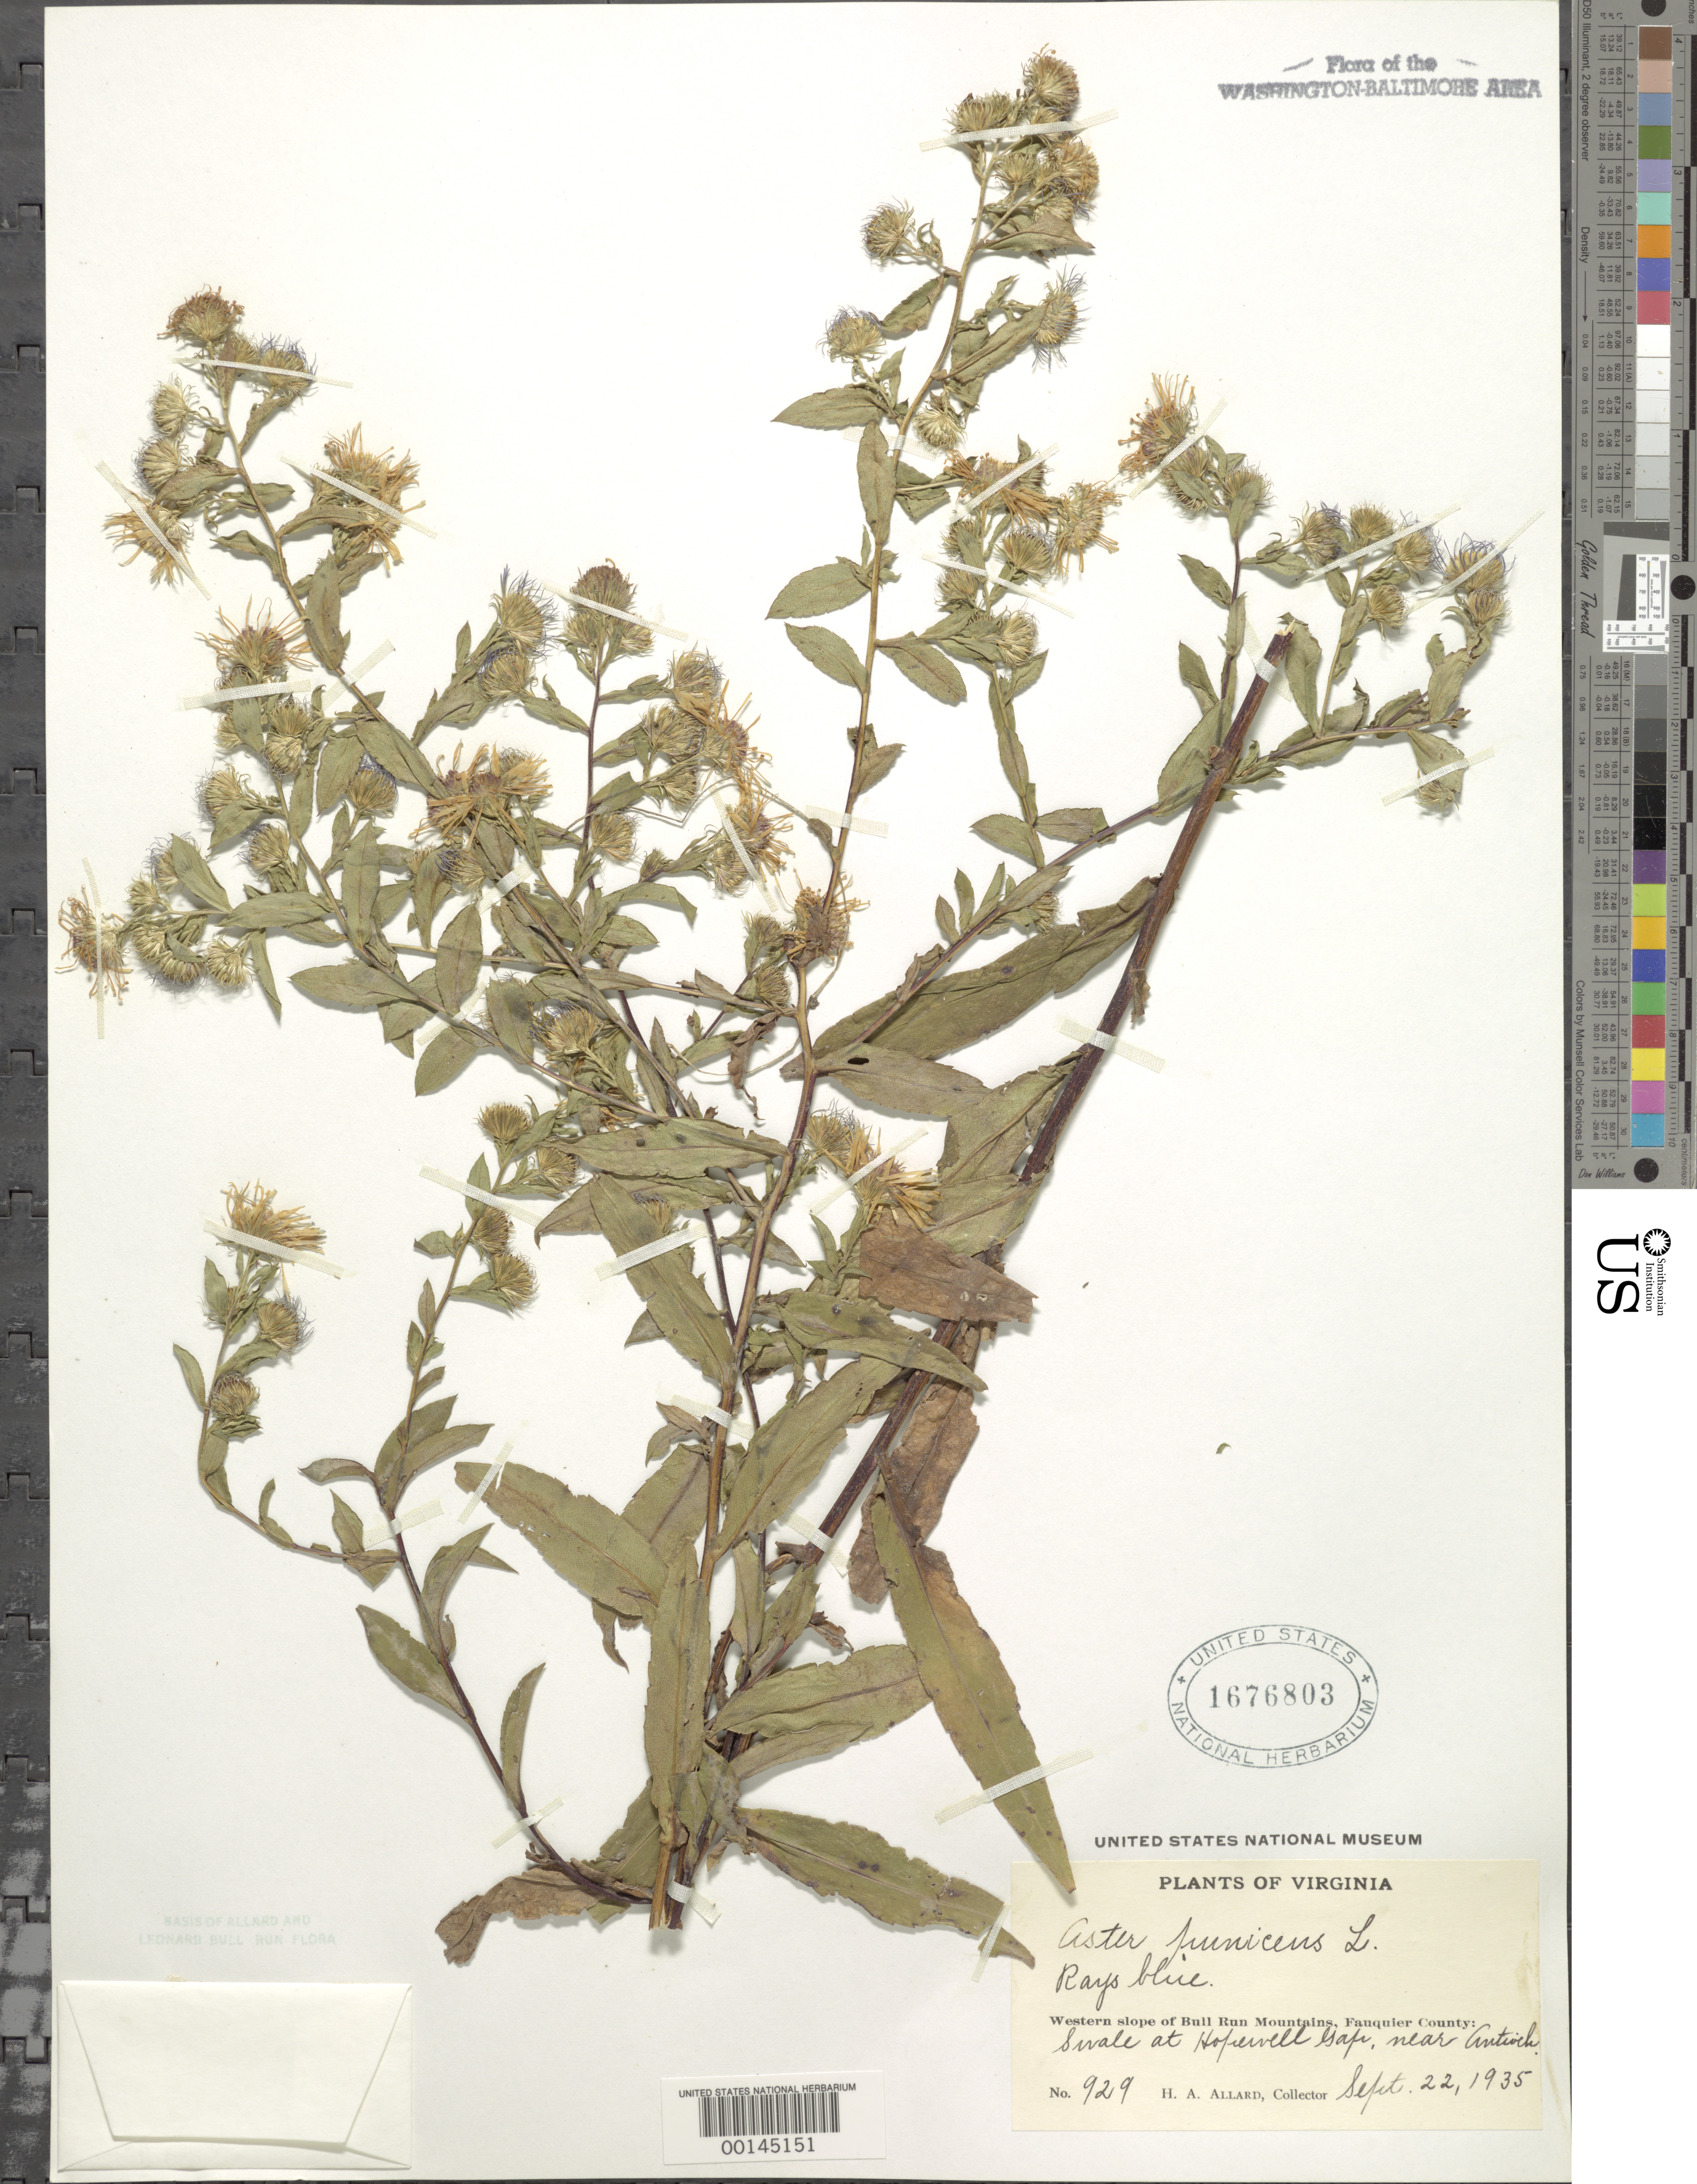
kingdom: Plantae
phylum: Tracheophyta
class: Magnoliopsida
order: Asterales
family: Asteraceae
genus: Symphyotrichum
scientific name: Symphyotrichum puniceum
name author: (L.) Á. Löve & D. Löve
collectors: H. A. Allard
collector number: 929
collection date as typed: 22 Sep 1935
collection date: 1935-09-22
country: United States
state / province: Virginia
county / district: Fauquier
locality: Hopewell Gap near Antioch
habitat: Swale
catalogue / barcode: US 1676803